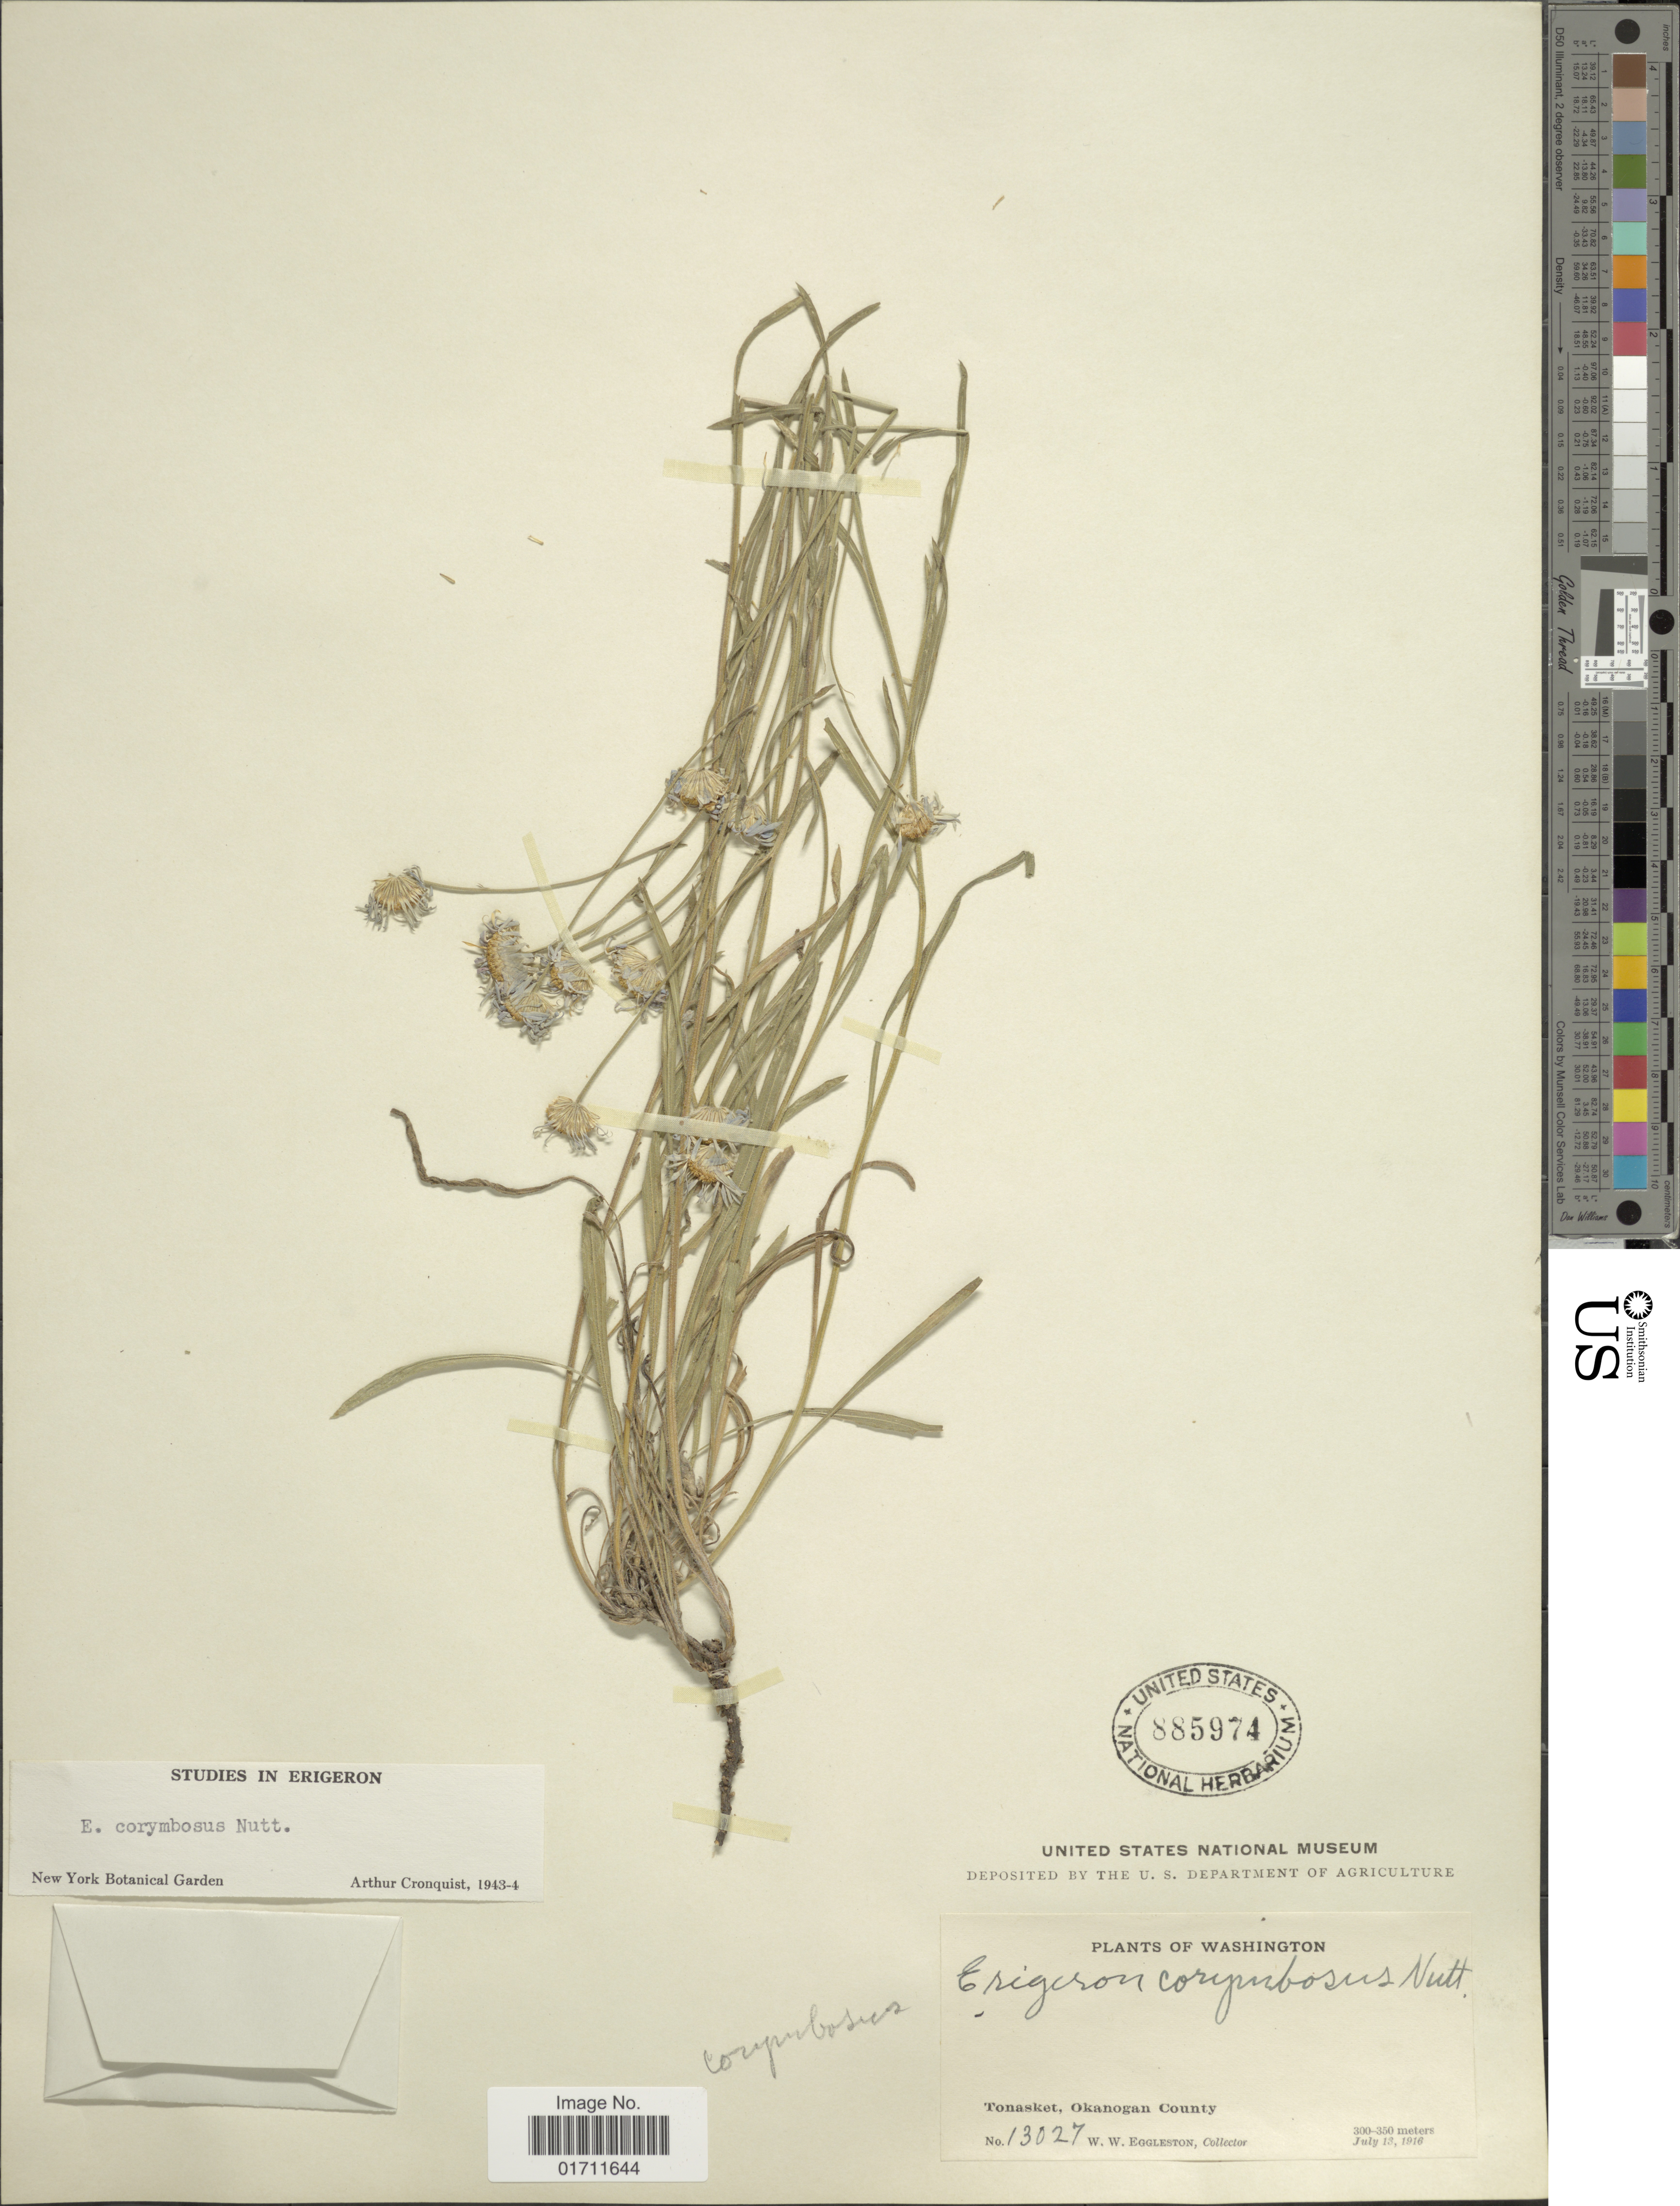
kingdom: Plantae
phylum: Tracheophyta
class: Magnoliopsida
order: Asterales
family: Asteraceae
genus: Erigeron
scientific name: Erigeron corymbosus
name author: Nutt.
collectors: W. W. Eggleston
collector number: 13027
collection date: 1916-07-13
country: United States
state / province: Washington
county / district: Okanogan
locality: Tonasket, Okanogan County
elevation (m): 300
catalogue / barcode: US 885974